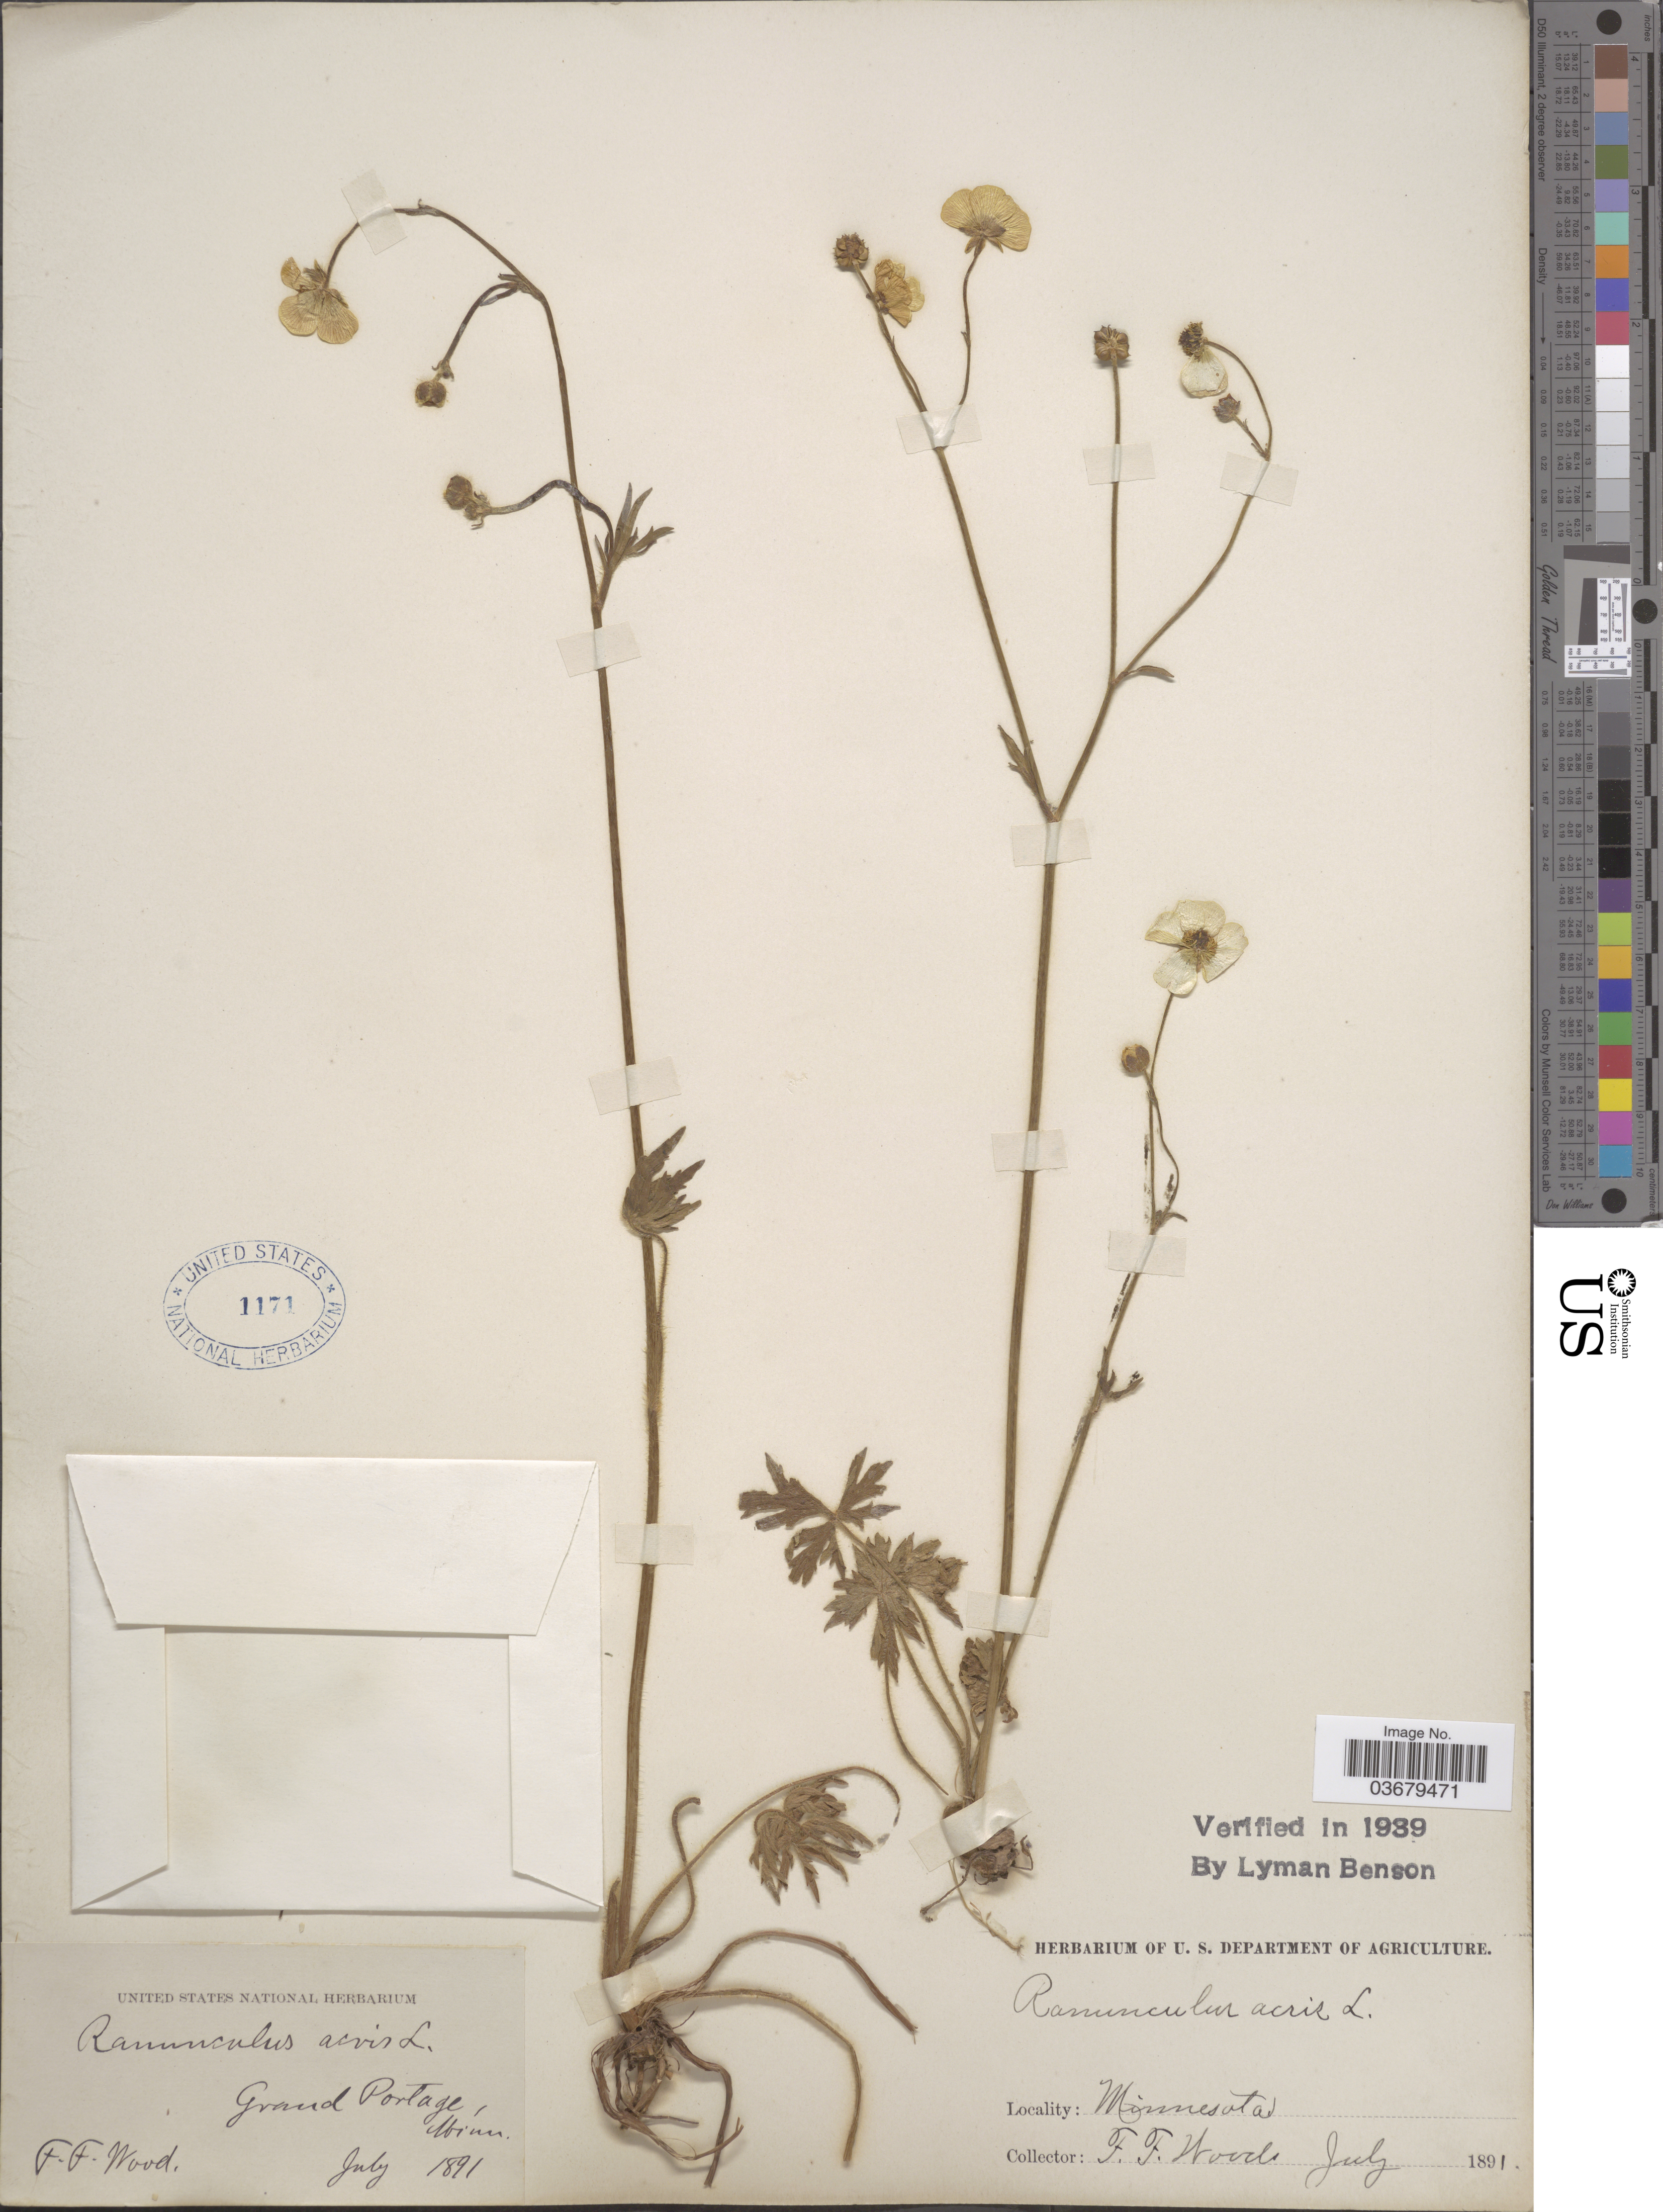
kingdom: Plantae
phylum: Tracheophyta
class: Magnoliopsida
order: Ranunculales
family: Ranunculaceae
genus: Ranunculus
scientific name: Ranunculus acris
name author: L.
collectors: F. Wood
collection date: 1891-07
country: United States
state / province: Minnesota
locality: Grand Portage.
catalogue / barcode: US 1171